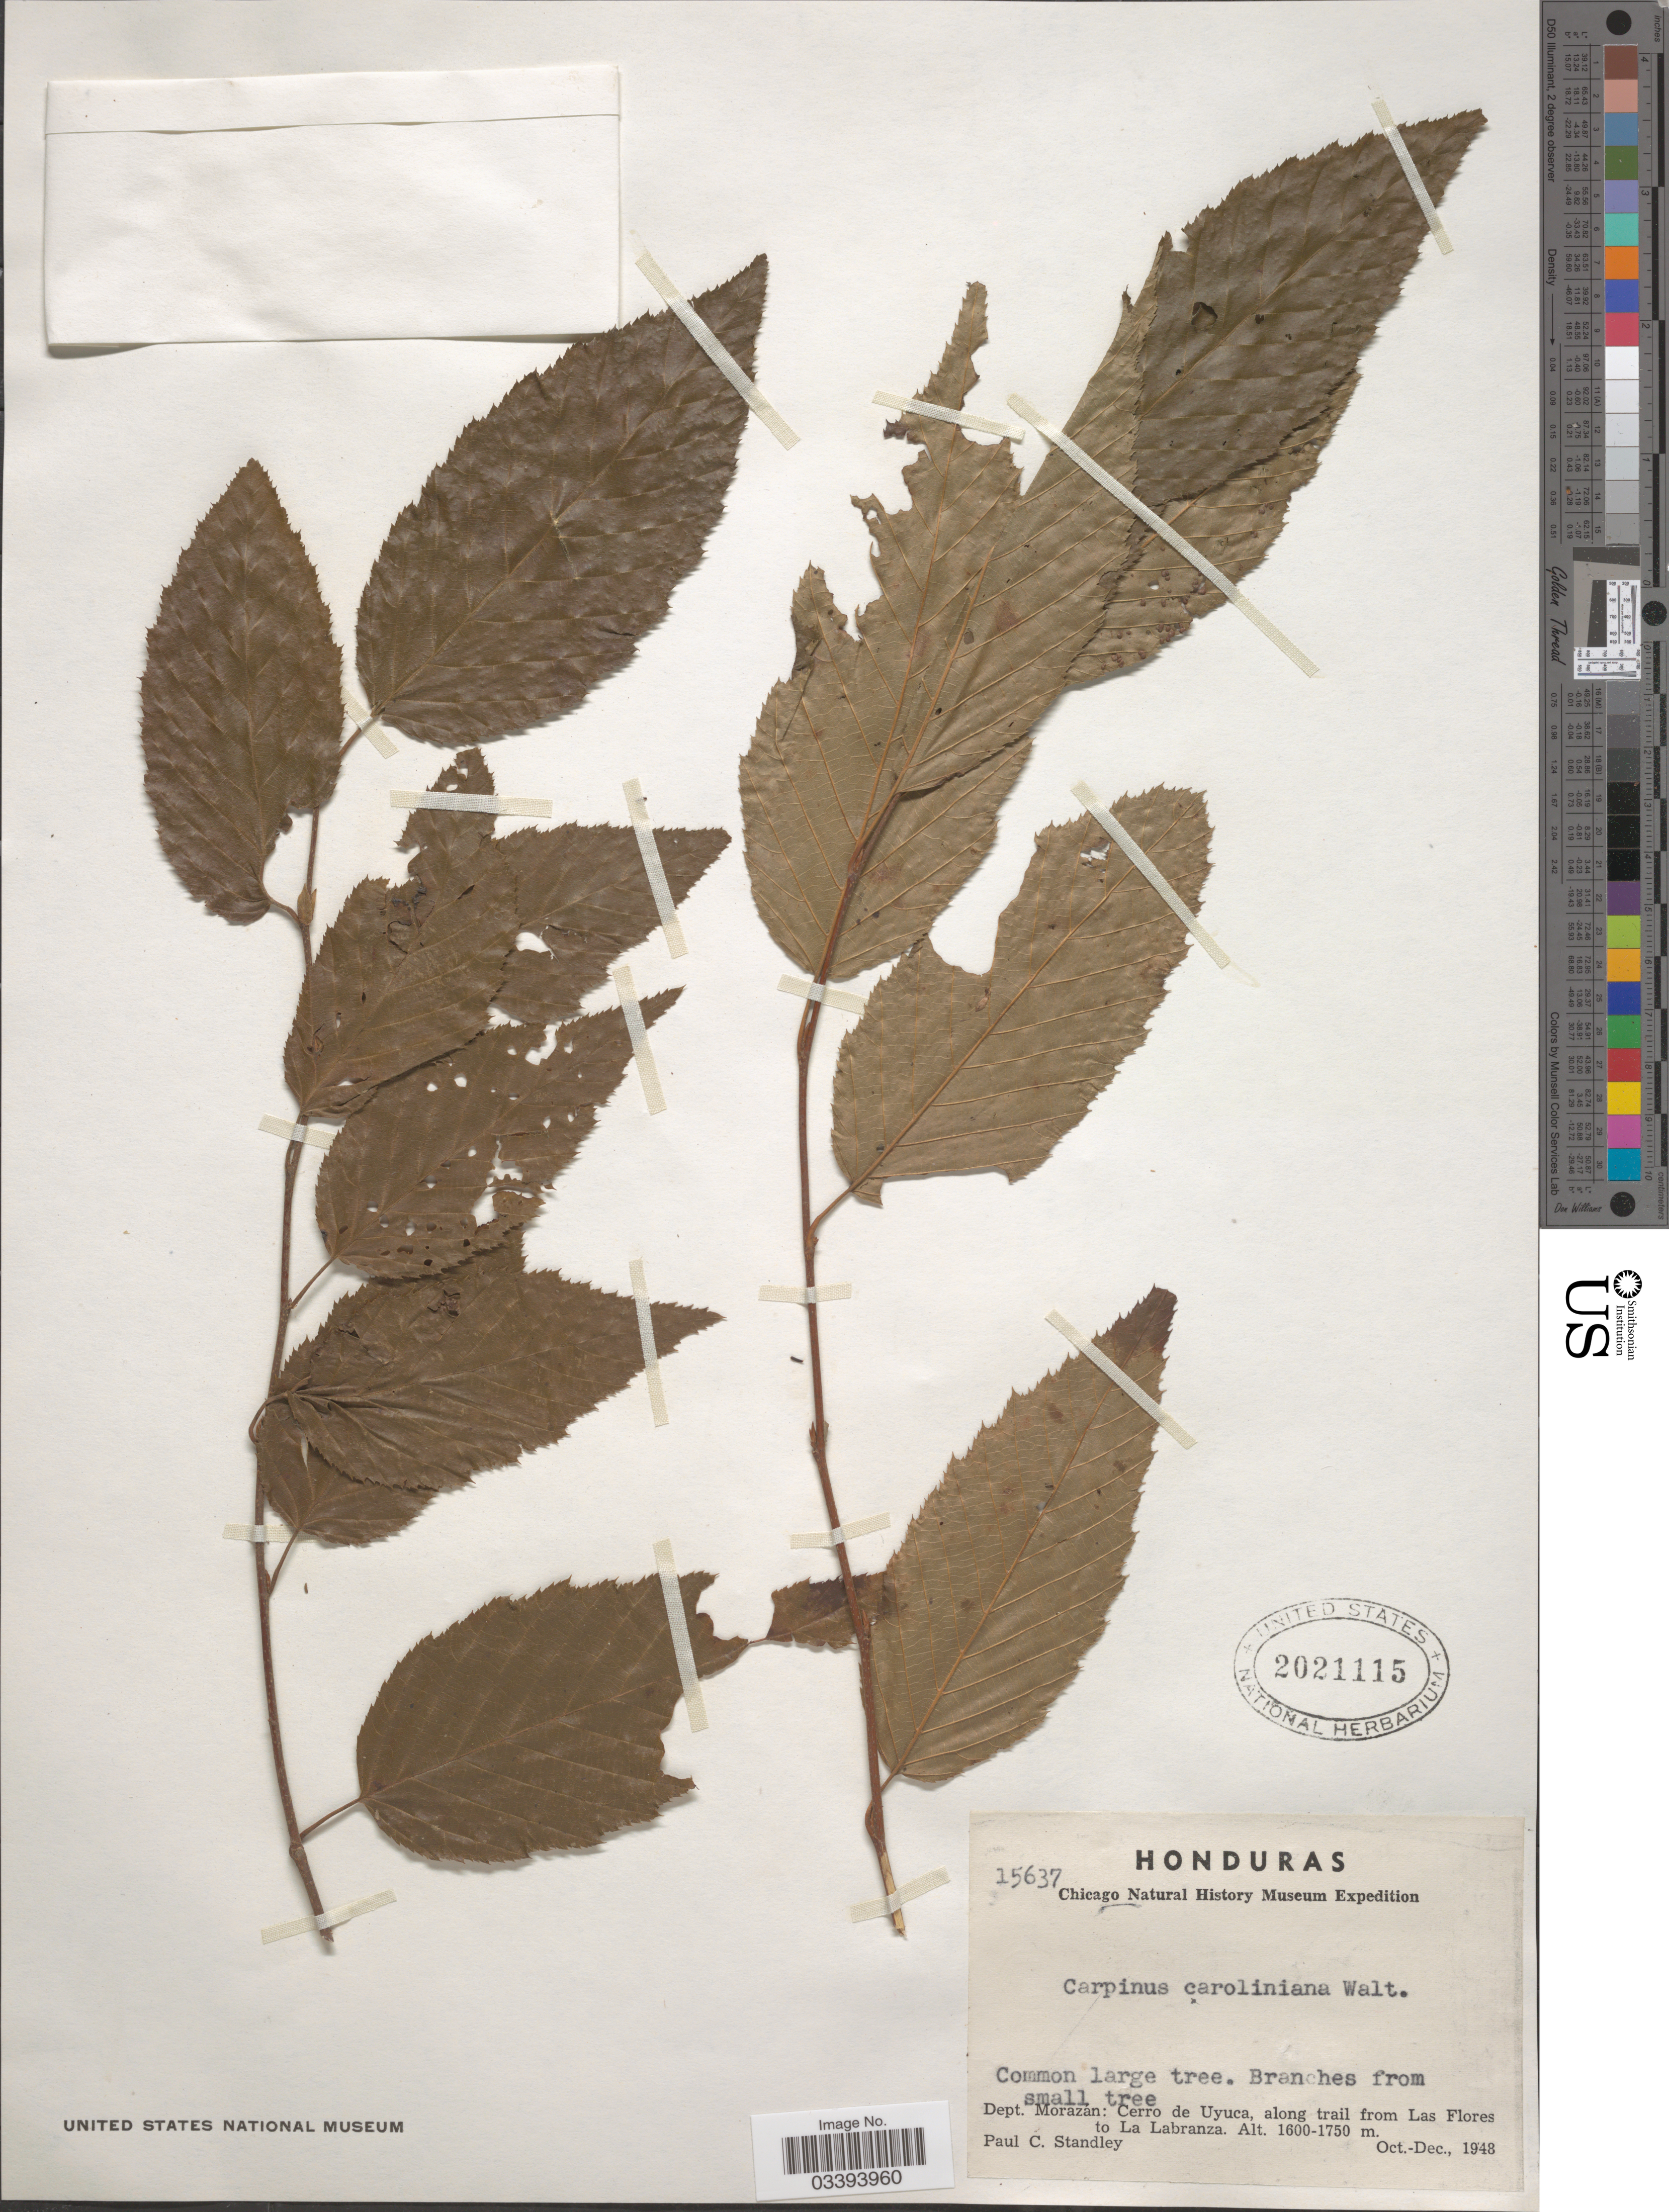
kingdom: Plantae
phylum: Tracheophyta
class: Magnoliopsida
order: Fagales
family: Betulaceae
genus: Carpinus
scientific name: Carpinus caroliniana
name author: Walter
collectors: P. C. Standley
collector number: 15637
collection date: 1948-10/1948-12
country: Honduras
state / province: Fco. Morazán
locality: Dept. Morazán: Cerro de Uyuca, along trail from Las Flores to La Labranza.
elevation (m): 1600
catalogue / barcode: US 2021115